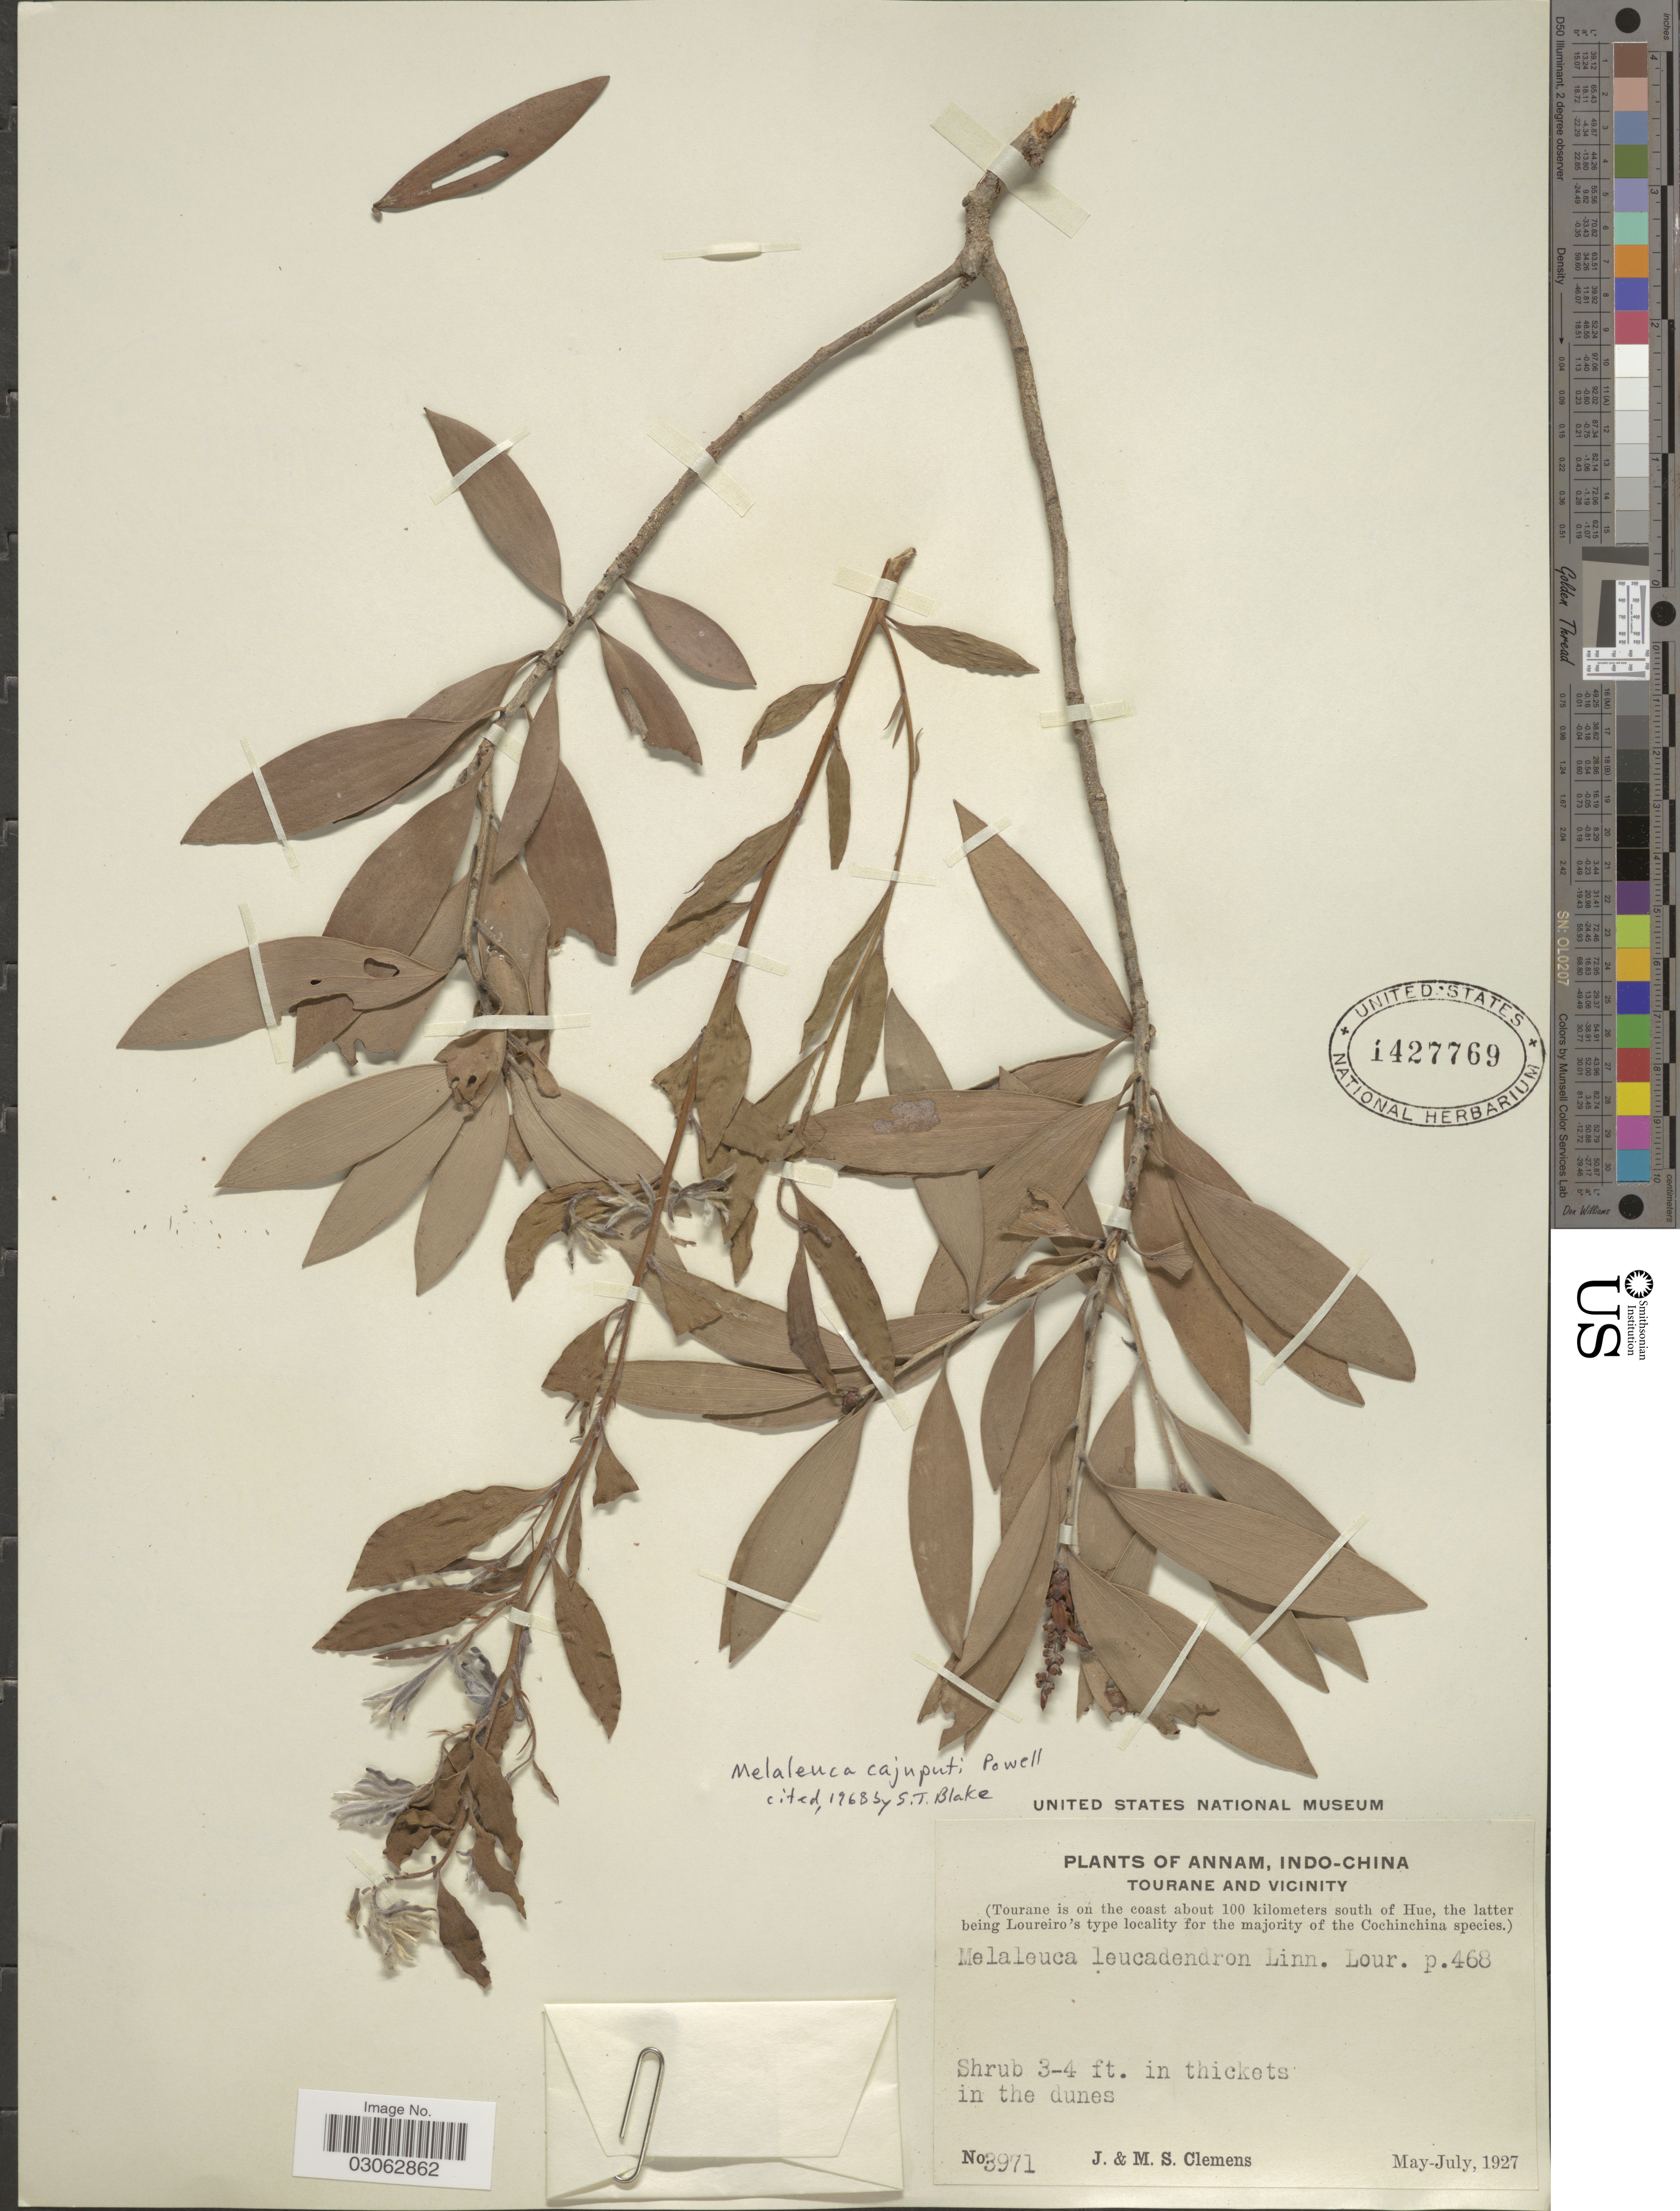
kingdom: Plantae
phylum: Tracheophyta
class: Magnoliopsida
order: Myrtales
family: Myrtaceae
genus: Melaleuca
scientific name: Melaleuca cajuputi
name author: Powell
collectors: J. Clemens & M. S. Clemens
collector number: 3971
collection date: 1927-05/1927-07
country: Vietnam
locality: Annam, Indo-China, Tourane and vicinity (Tourane is on the coast about 100 kilometers south of Hue).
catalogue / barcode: US 1427769